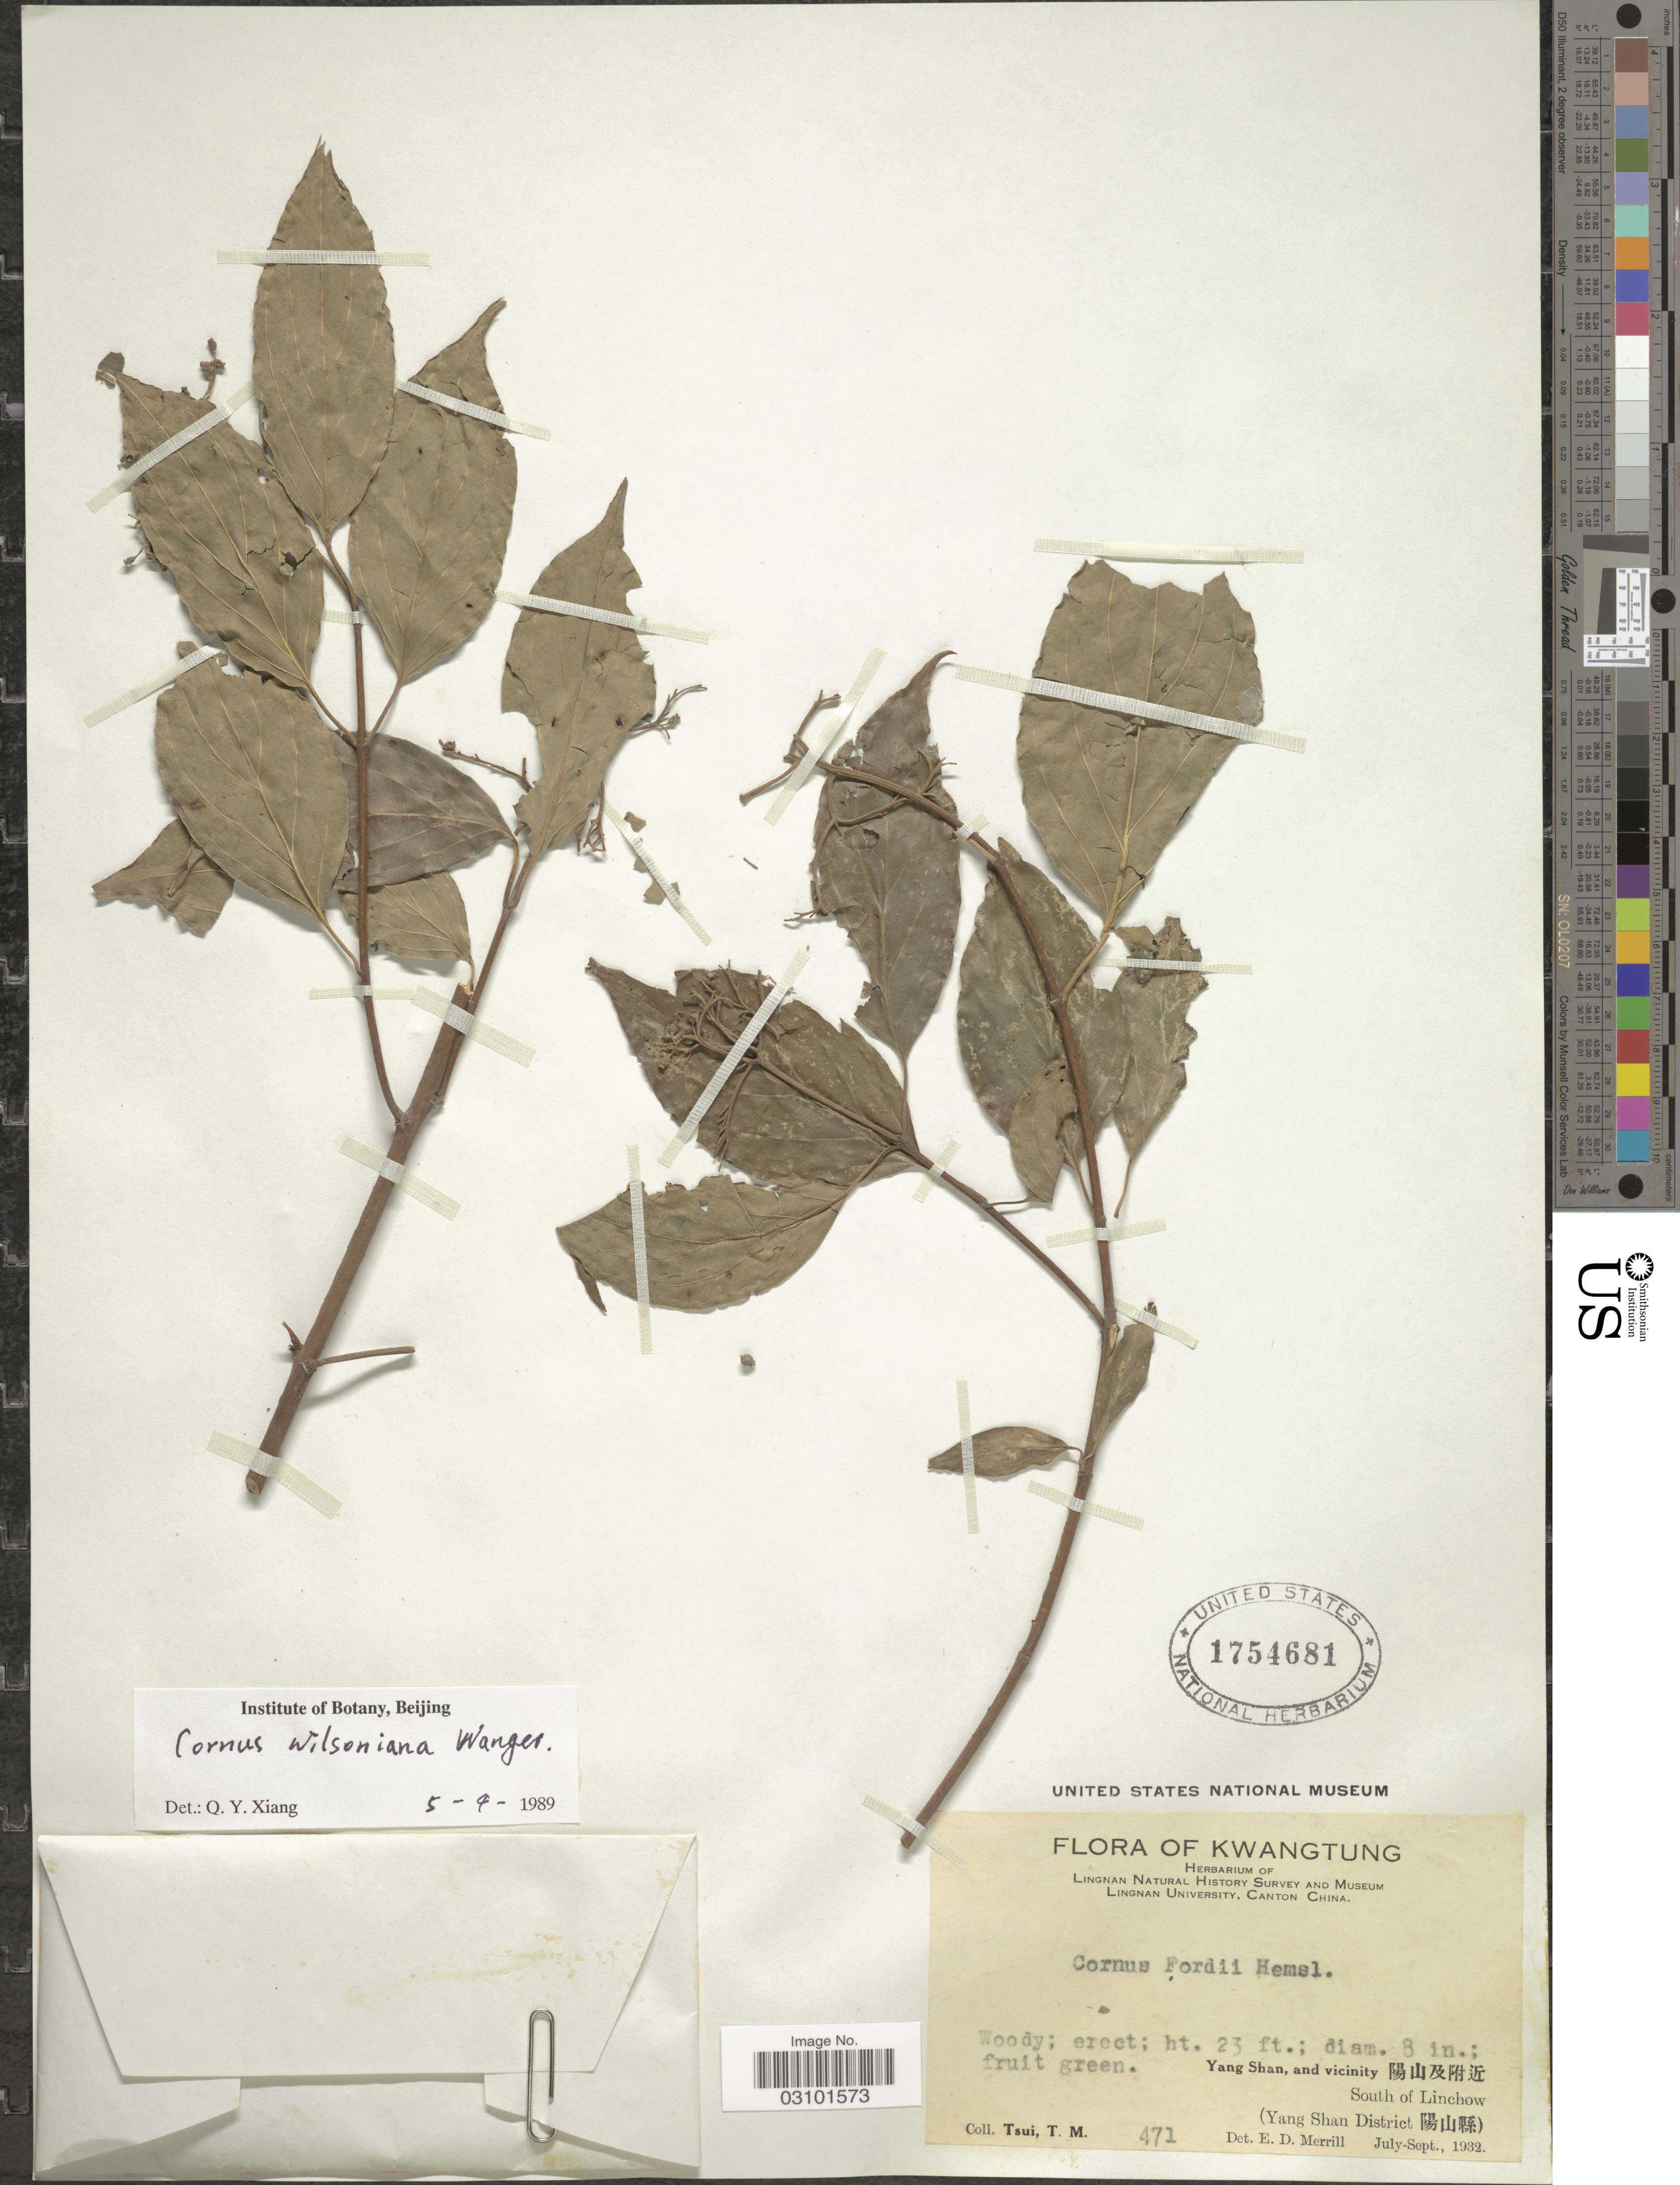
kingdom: Plantae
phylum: Tracheophyta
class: Magnoliopsida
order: Cornales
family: Cornaceae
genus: Cornus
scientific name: Cornus fordii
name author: Hemsl.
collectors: T. Tsui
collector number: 471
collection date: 1932-07/1932-09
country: China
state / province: Guangdong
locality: Kwangtung. Yang Shan, and vicinity, South of Linchow (Yang Shan District).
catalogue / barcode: US 1754681